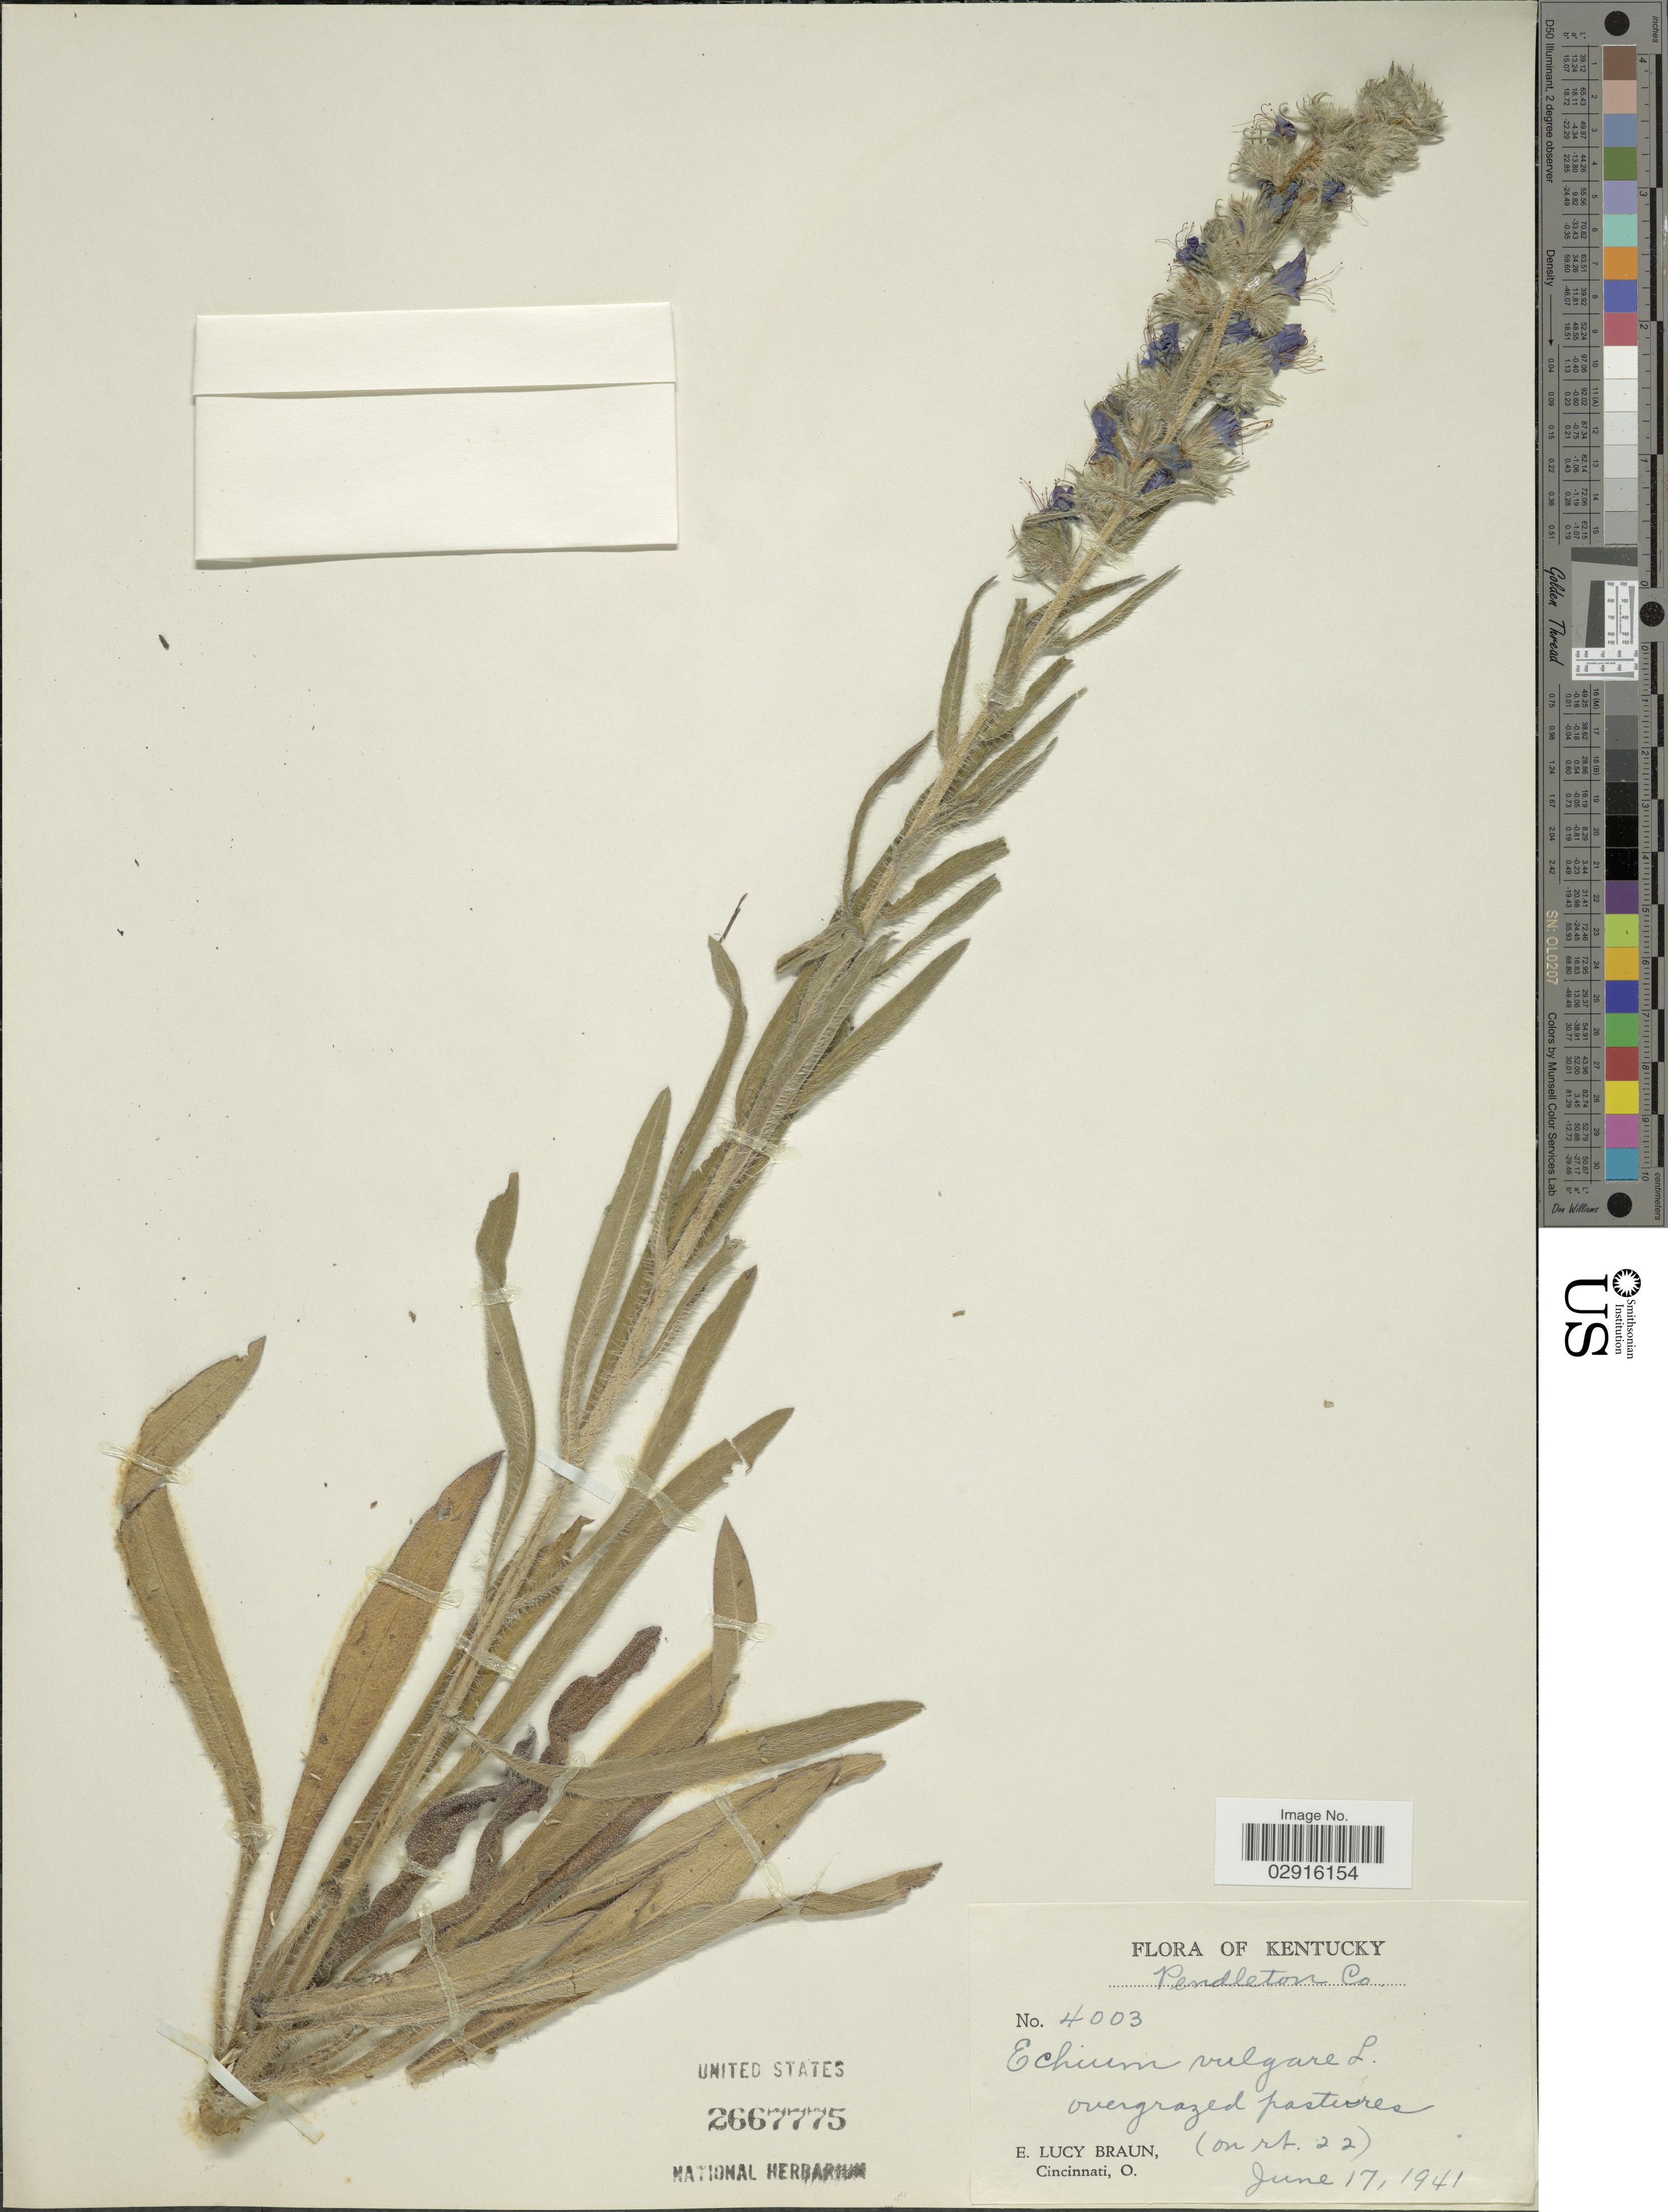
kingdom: Plantae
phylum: Tracheophyta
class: Magnoliopsida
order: Boraginales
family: Boraginaceae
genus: Echium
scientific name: Echium vulgare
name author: L.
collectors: E. L. Braun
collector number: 4003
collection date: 1941-06-17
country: United States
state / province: Kentucky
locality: Pendleton Co. Overgrazed pastures (on rt. 22).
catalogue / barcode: US 2667775